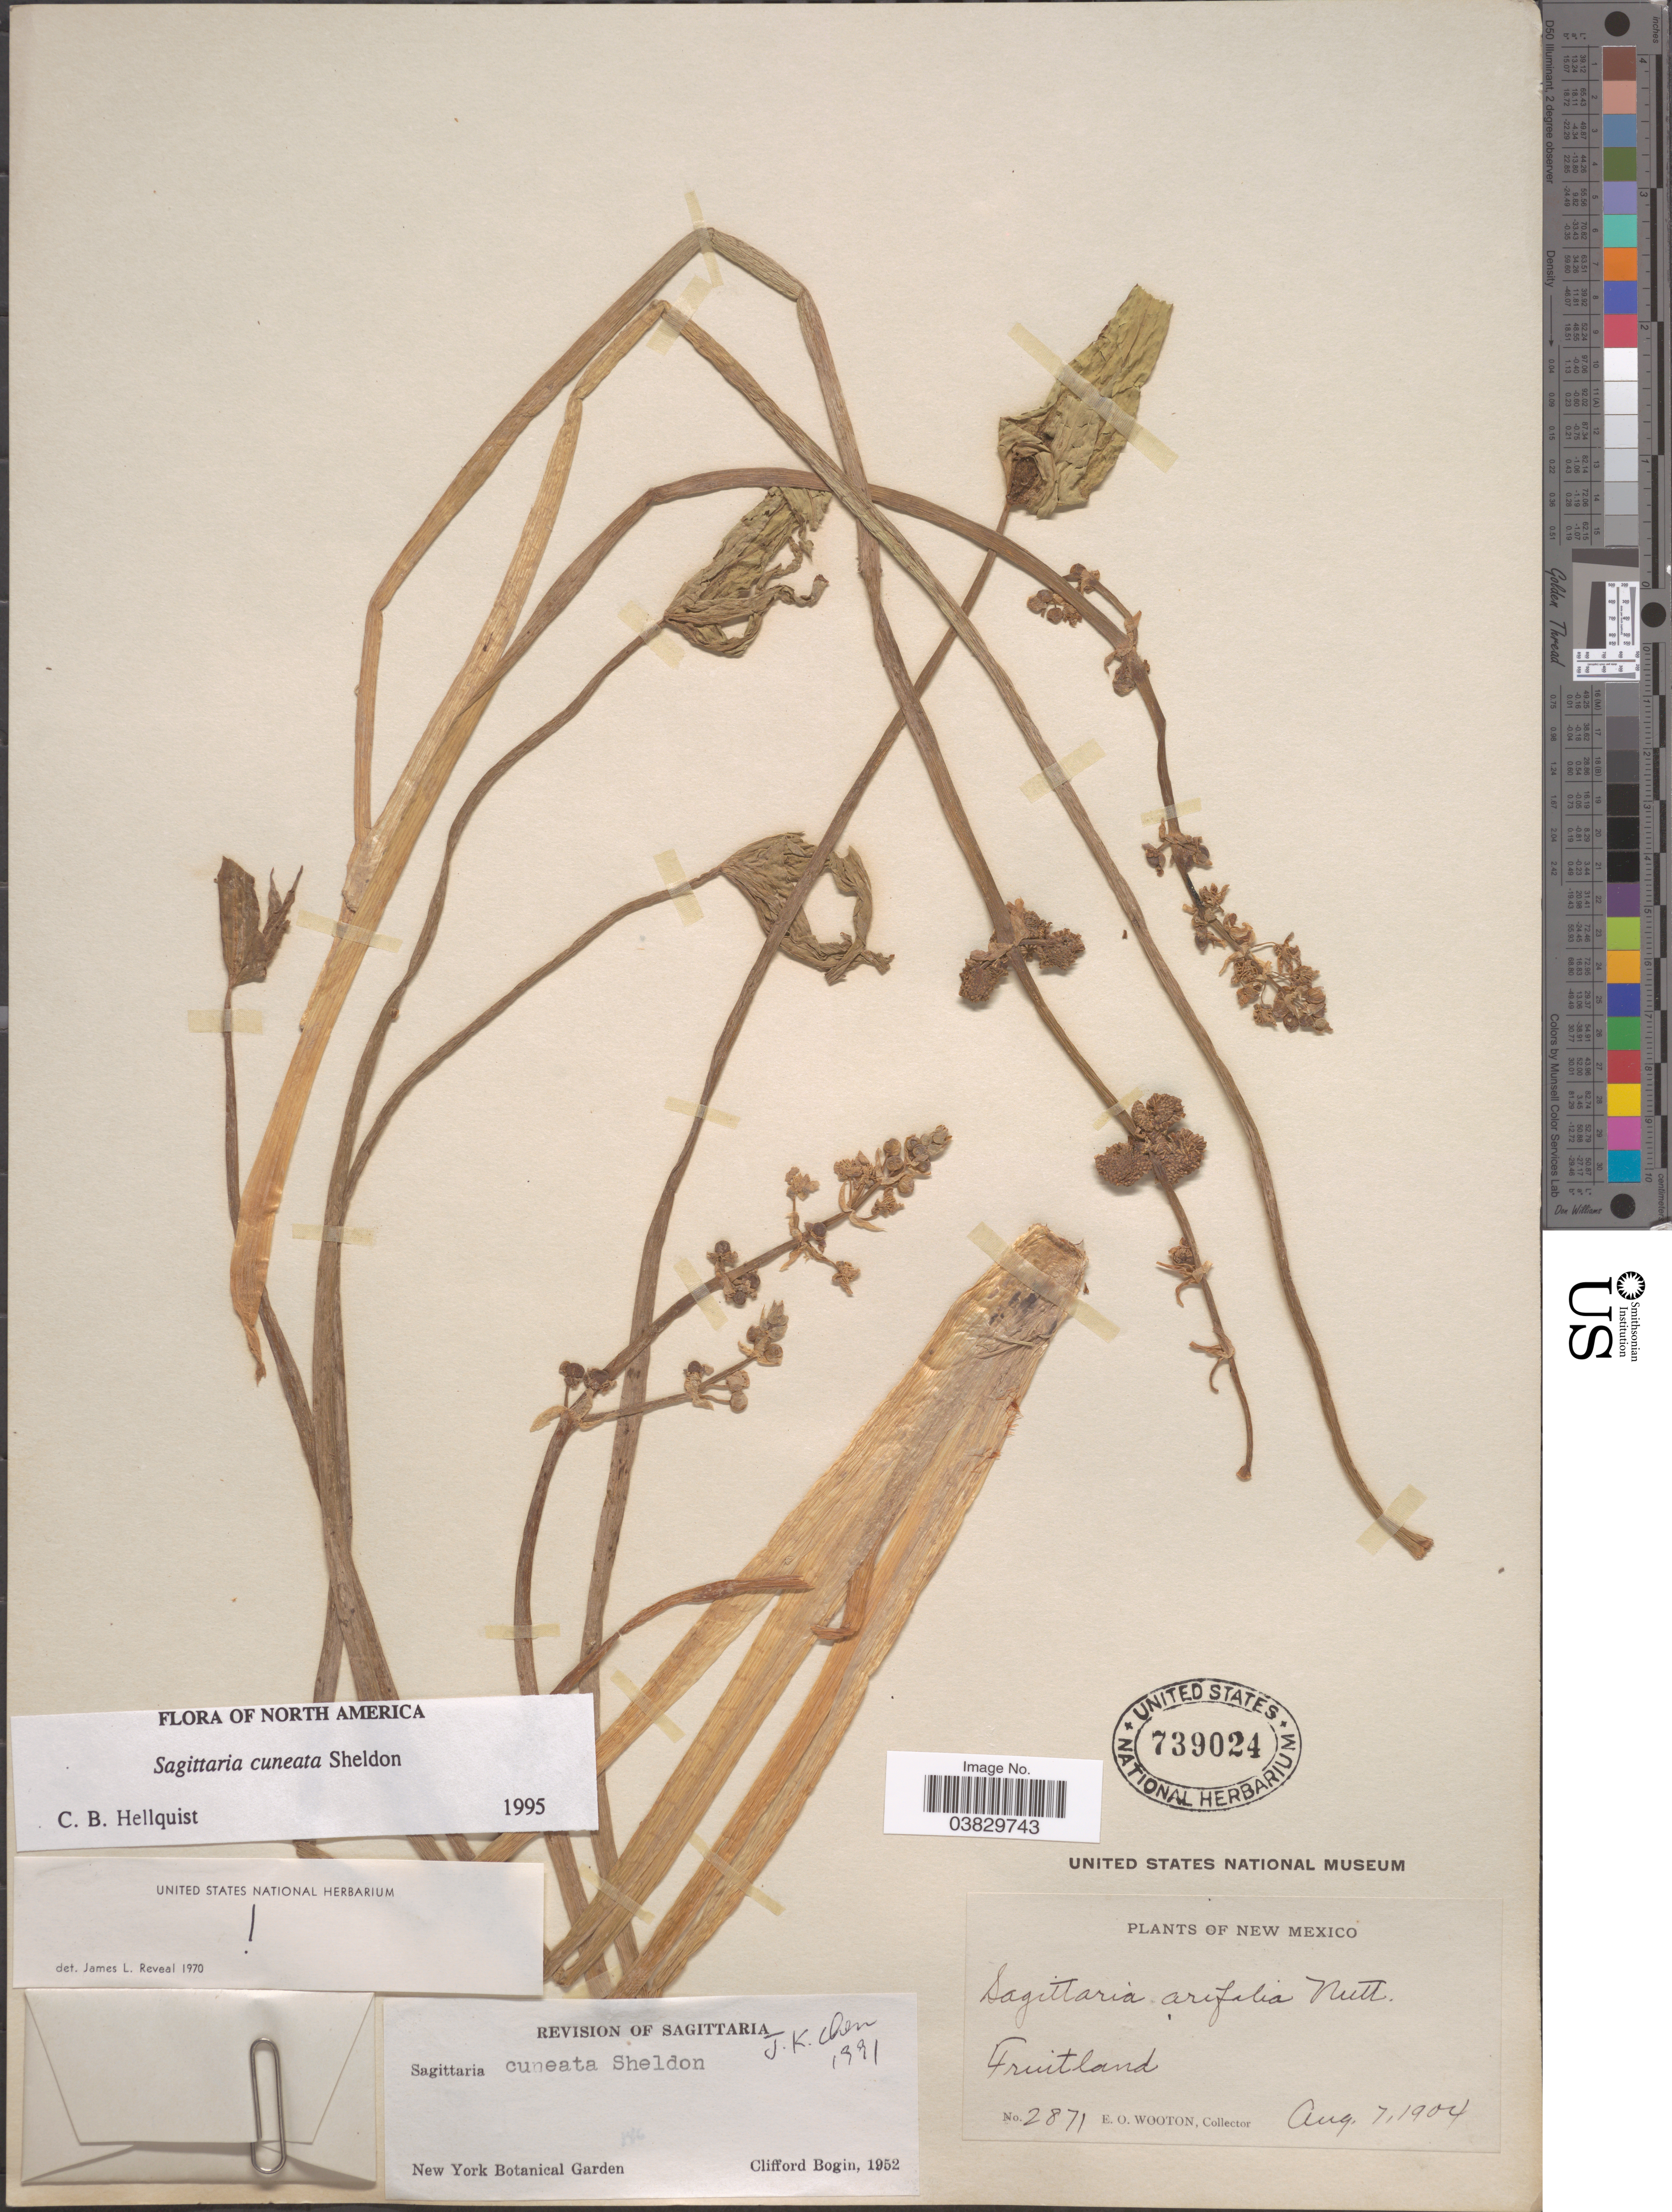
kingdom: Plantae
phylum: Tracheophyta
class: Liliopsida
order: Alismatales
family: Alismataceae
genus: Sagittaria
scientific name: Sagittaria cuneata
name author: E. Sheld.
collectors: E. O. Wooton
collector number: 2871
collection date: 1904-08-07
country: United States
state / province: New Mexico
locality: Fruitland.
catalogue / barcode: US 739024